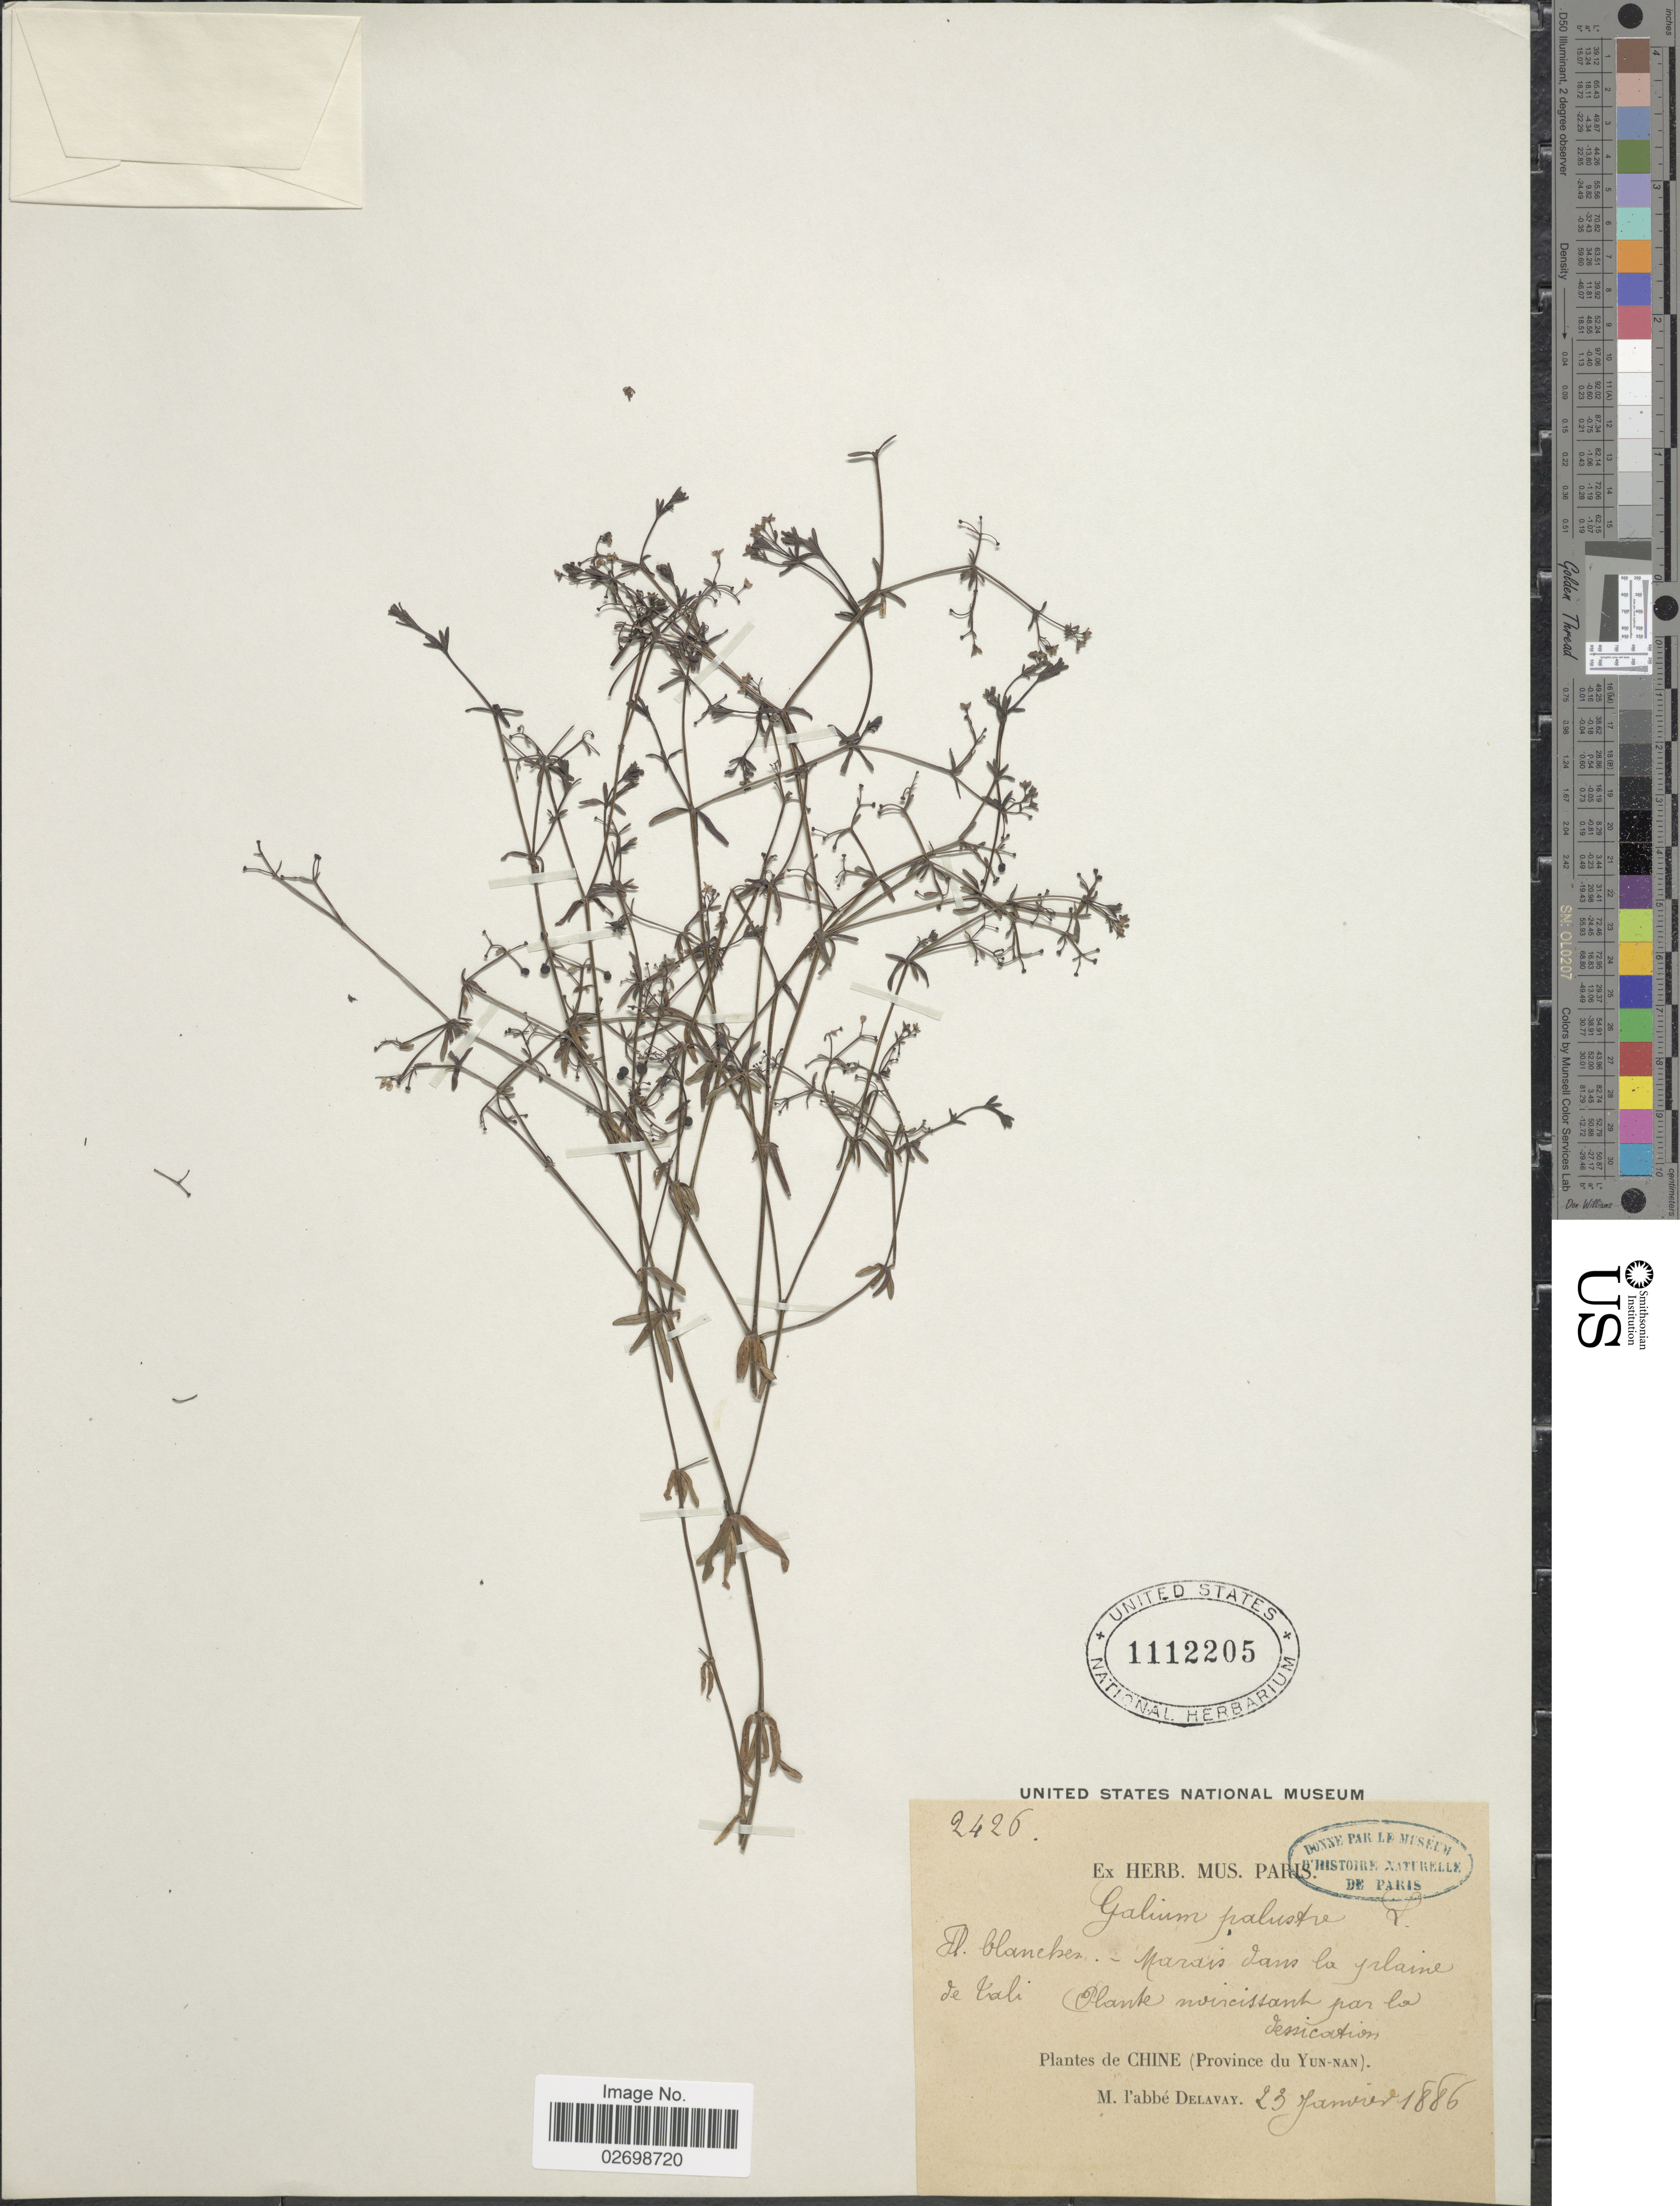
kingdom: Plantae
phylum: Tracheophyta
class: Magnoliopsida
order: Gentianales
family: Rubiaceae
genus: Galium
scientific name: Galium palustre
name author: L.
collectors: P. Delavay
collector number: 2426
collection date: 1886-01-23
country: China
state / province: Yunnan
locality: Chine (Province du Yun-nan), Fl. Blanches, Marais dans la plaine de Tali [interpreted]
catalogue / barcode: US 1112205